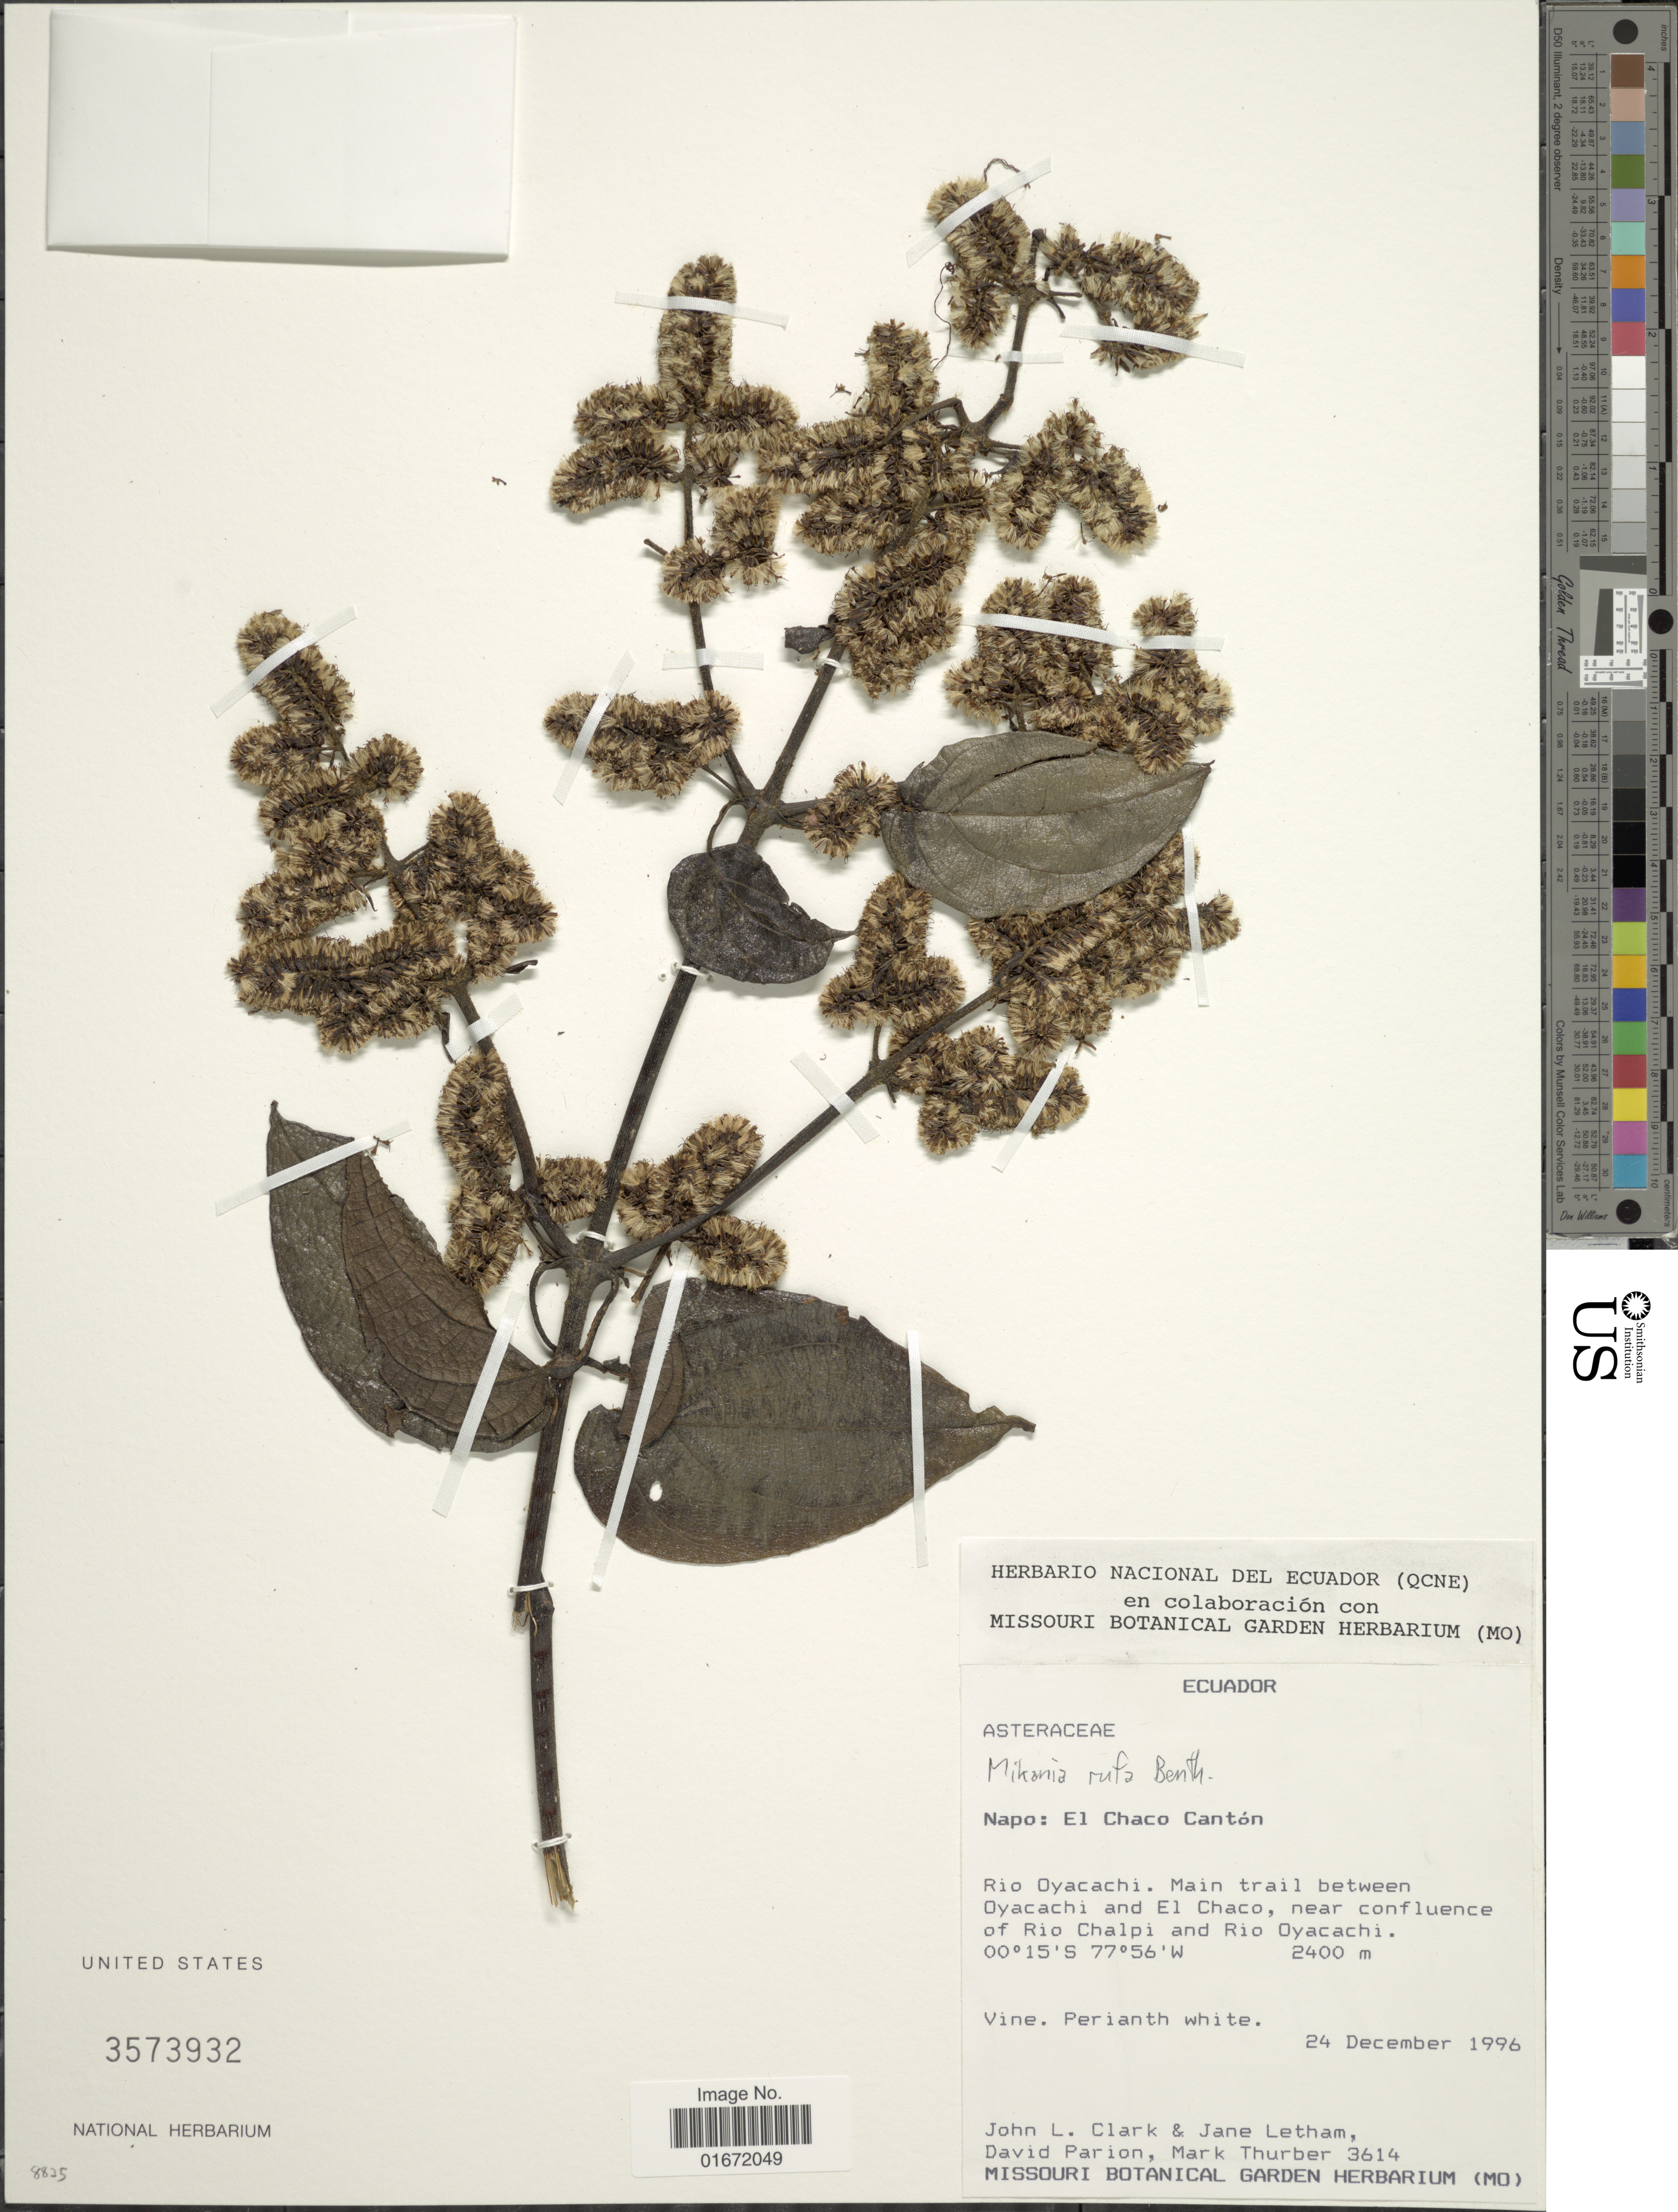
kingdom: Plantae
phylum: Tracheophyta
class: Magnoliopsida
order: Asterales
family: Asteraceae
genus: Mikania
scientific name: Mikania rufa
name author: Benth.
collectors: J. L. Clark, J. Letham, D. Parion & M. Thurber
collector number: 3614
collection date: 1996-12-24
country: Ecuador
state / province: Napo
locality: Napo: El Chaco Cantón. Rio Oyacachi. Main trail between Oyacachi and El Chaco, near confluence of Rio Chalpi and Rio Oyacachi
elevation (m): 2400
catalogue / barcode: US 3573932